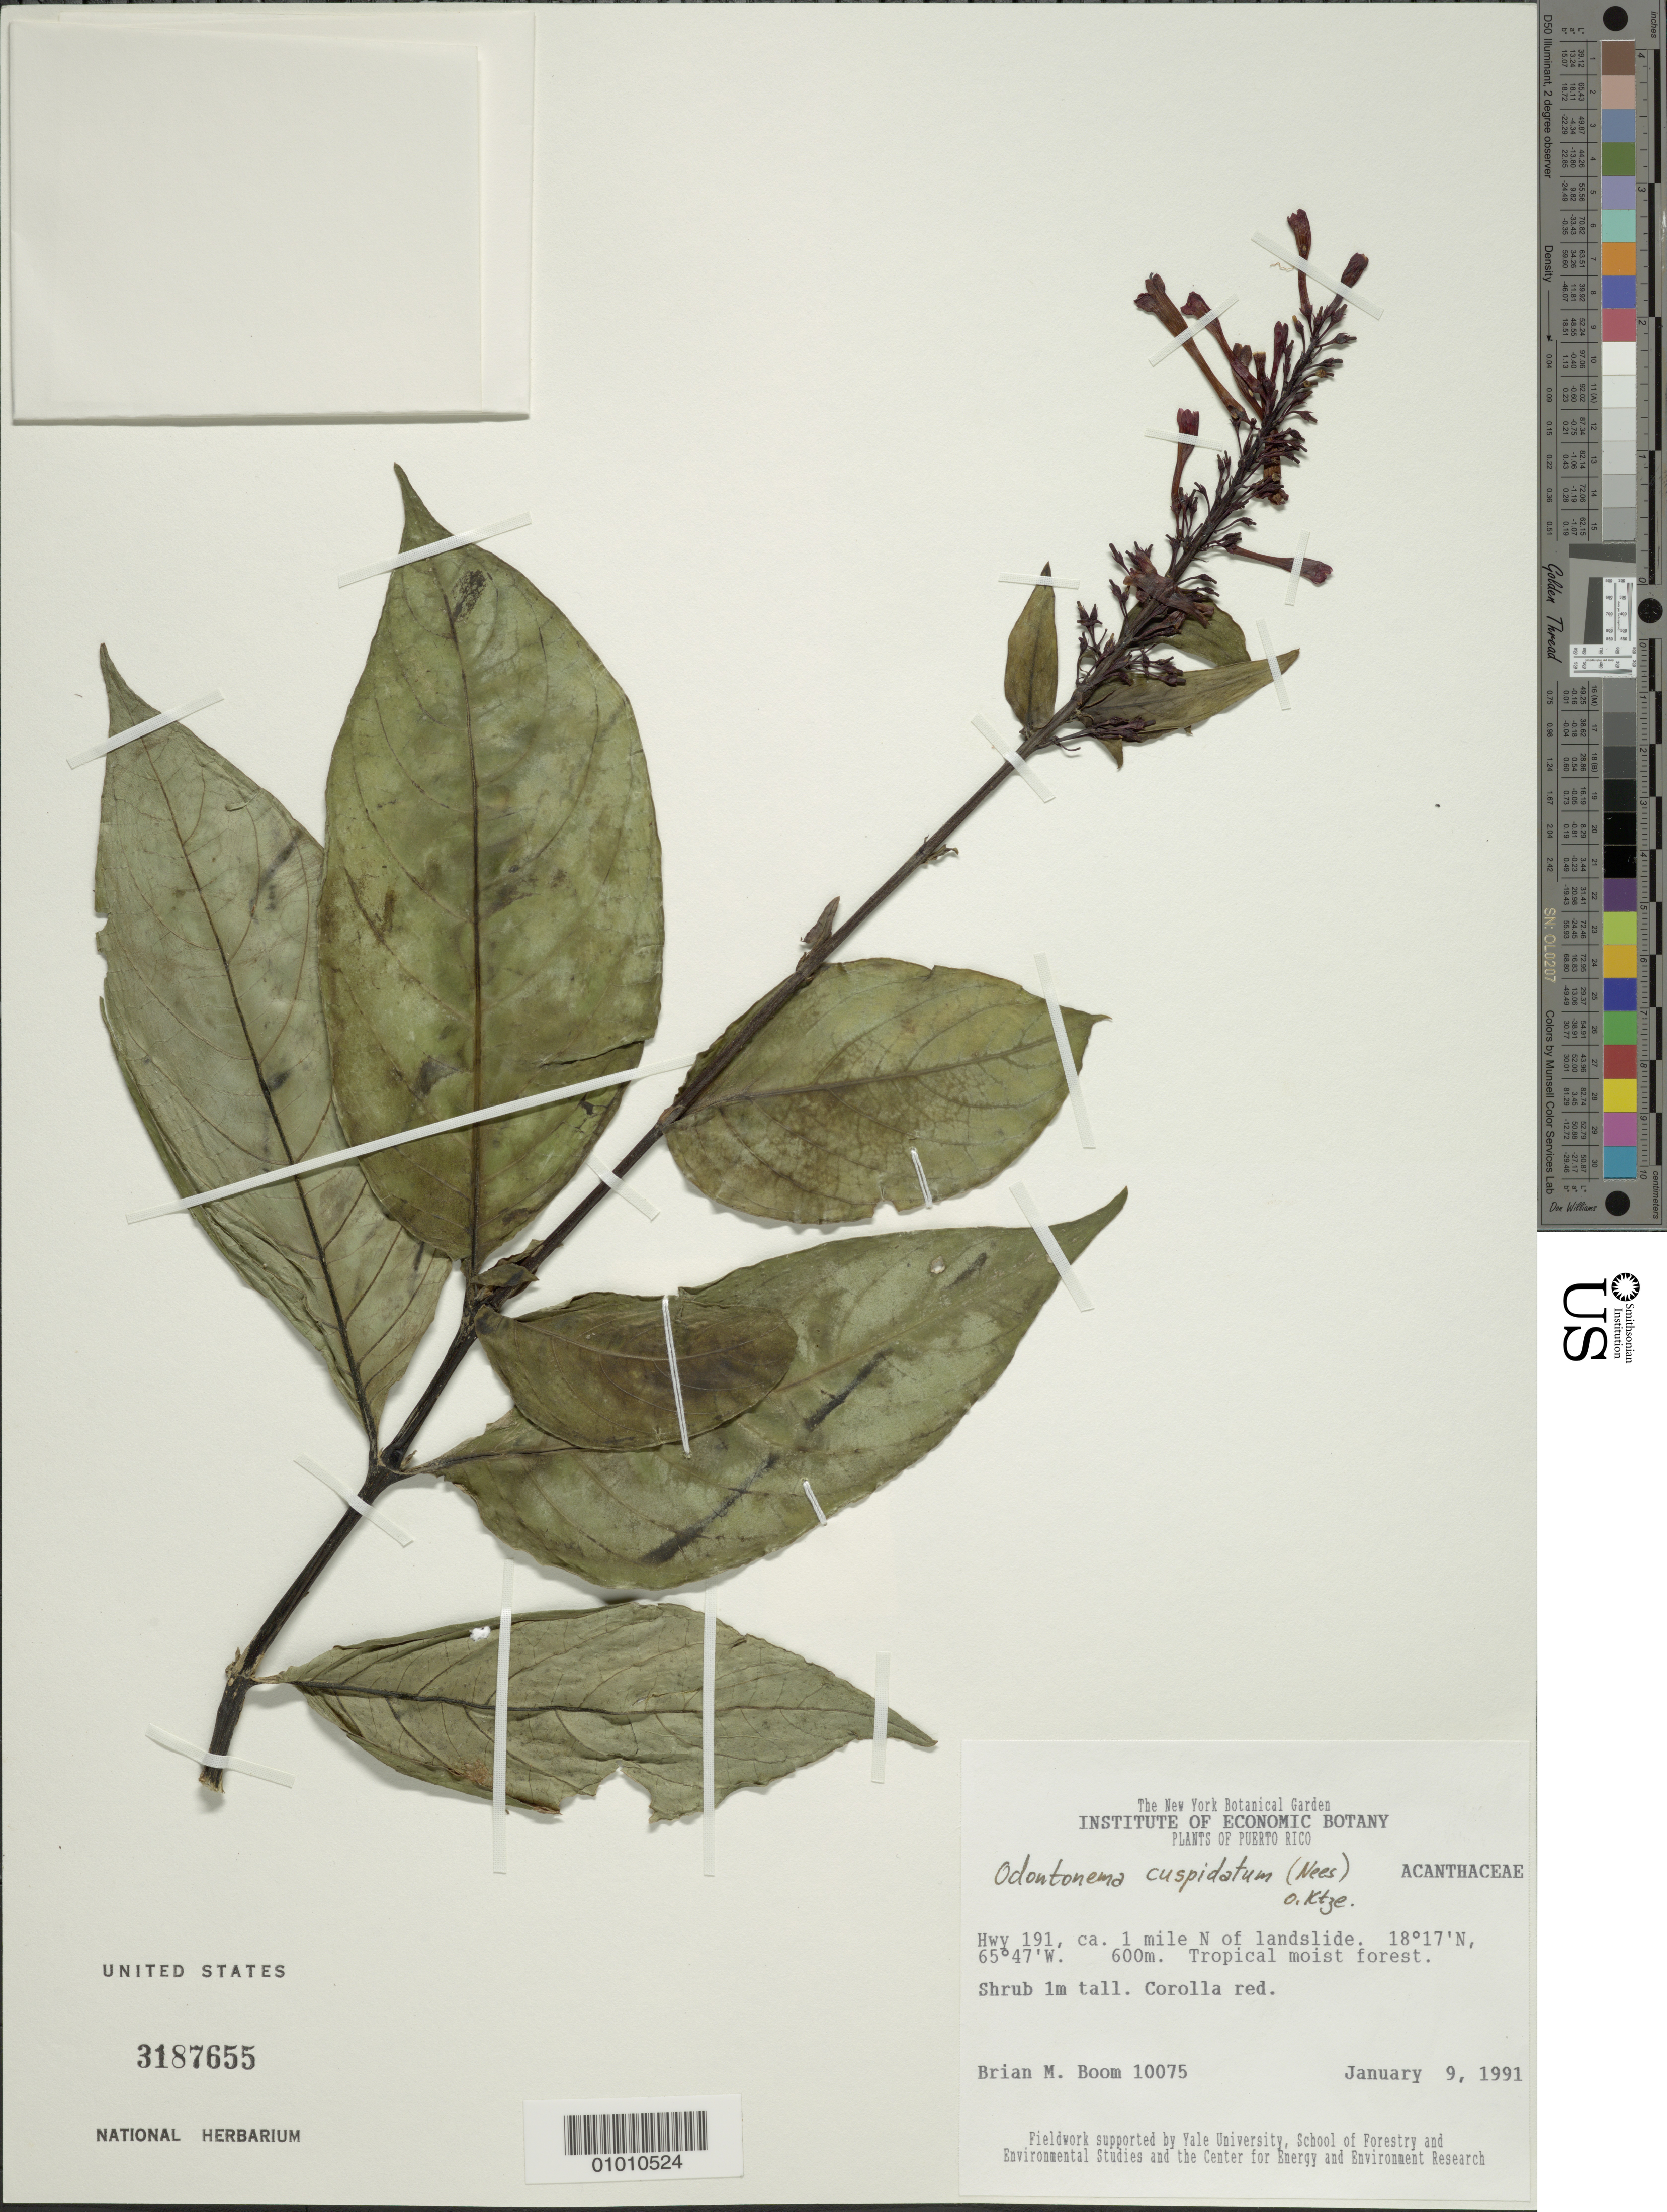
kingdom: Plantae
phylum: Tracheophyta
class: Magnoliopsida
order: Lamiales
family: Acanthaceae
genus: Odontonema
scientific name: Odontonema cuspidatum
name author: (Nees) Kuntze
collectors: B. M. Boom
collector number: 10075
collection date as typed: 09 Jan 1991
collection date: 1991-01-09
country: Puerto Rico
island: Puerto Rico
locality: Hwy 191, ca. 1 mile N of landslide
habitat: Tropical moist forest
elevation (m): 600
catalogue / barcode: US 3187655